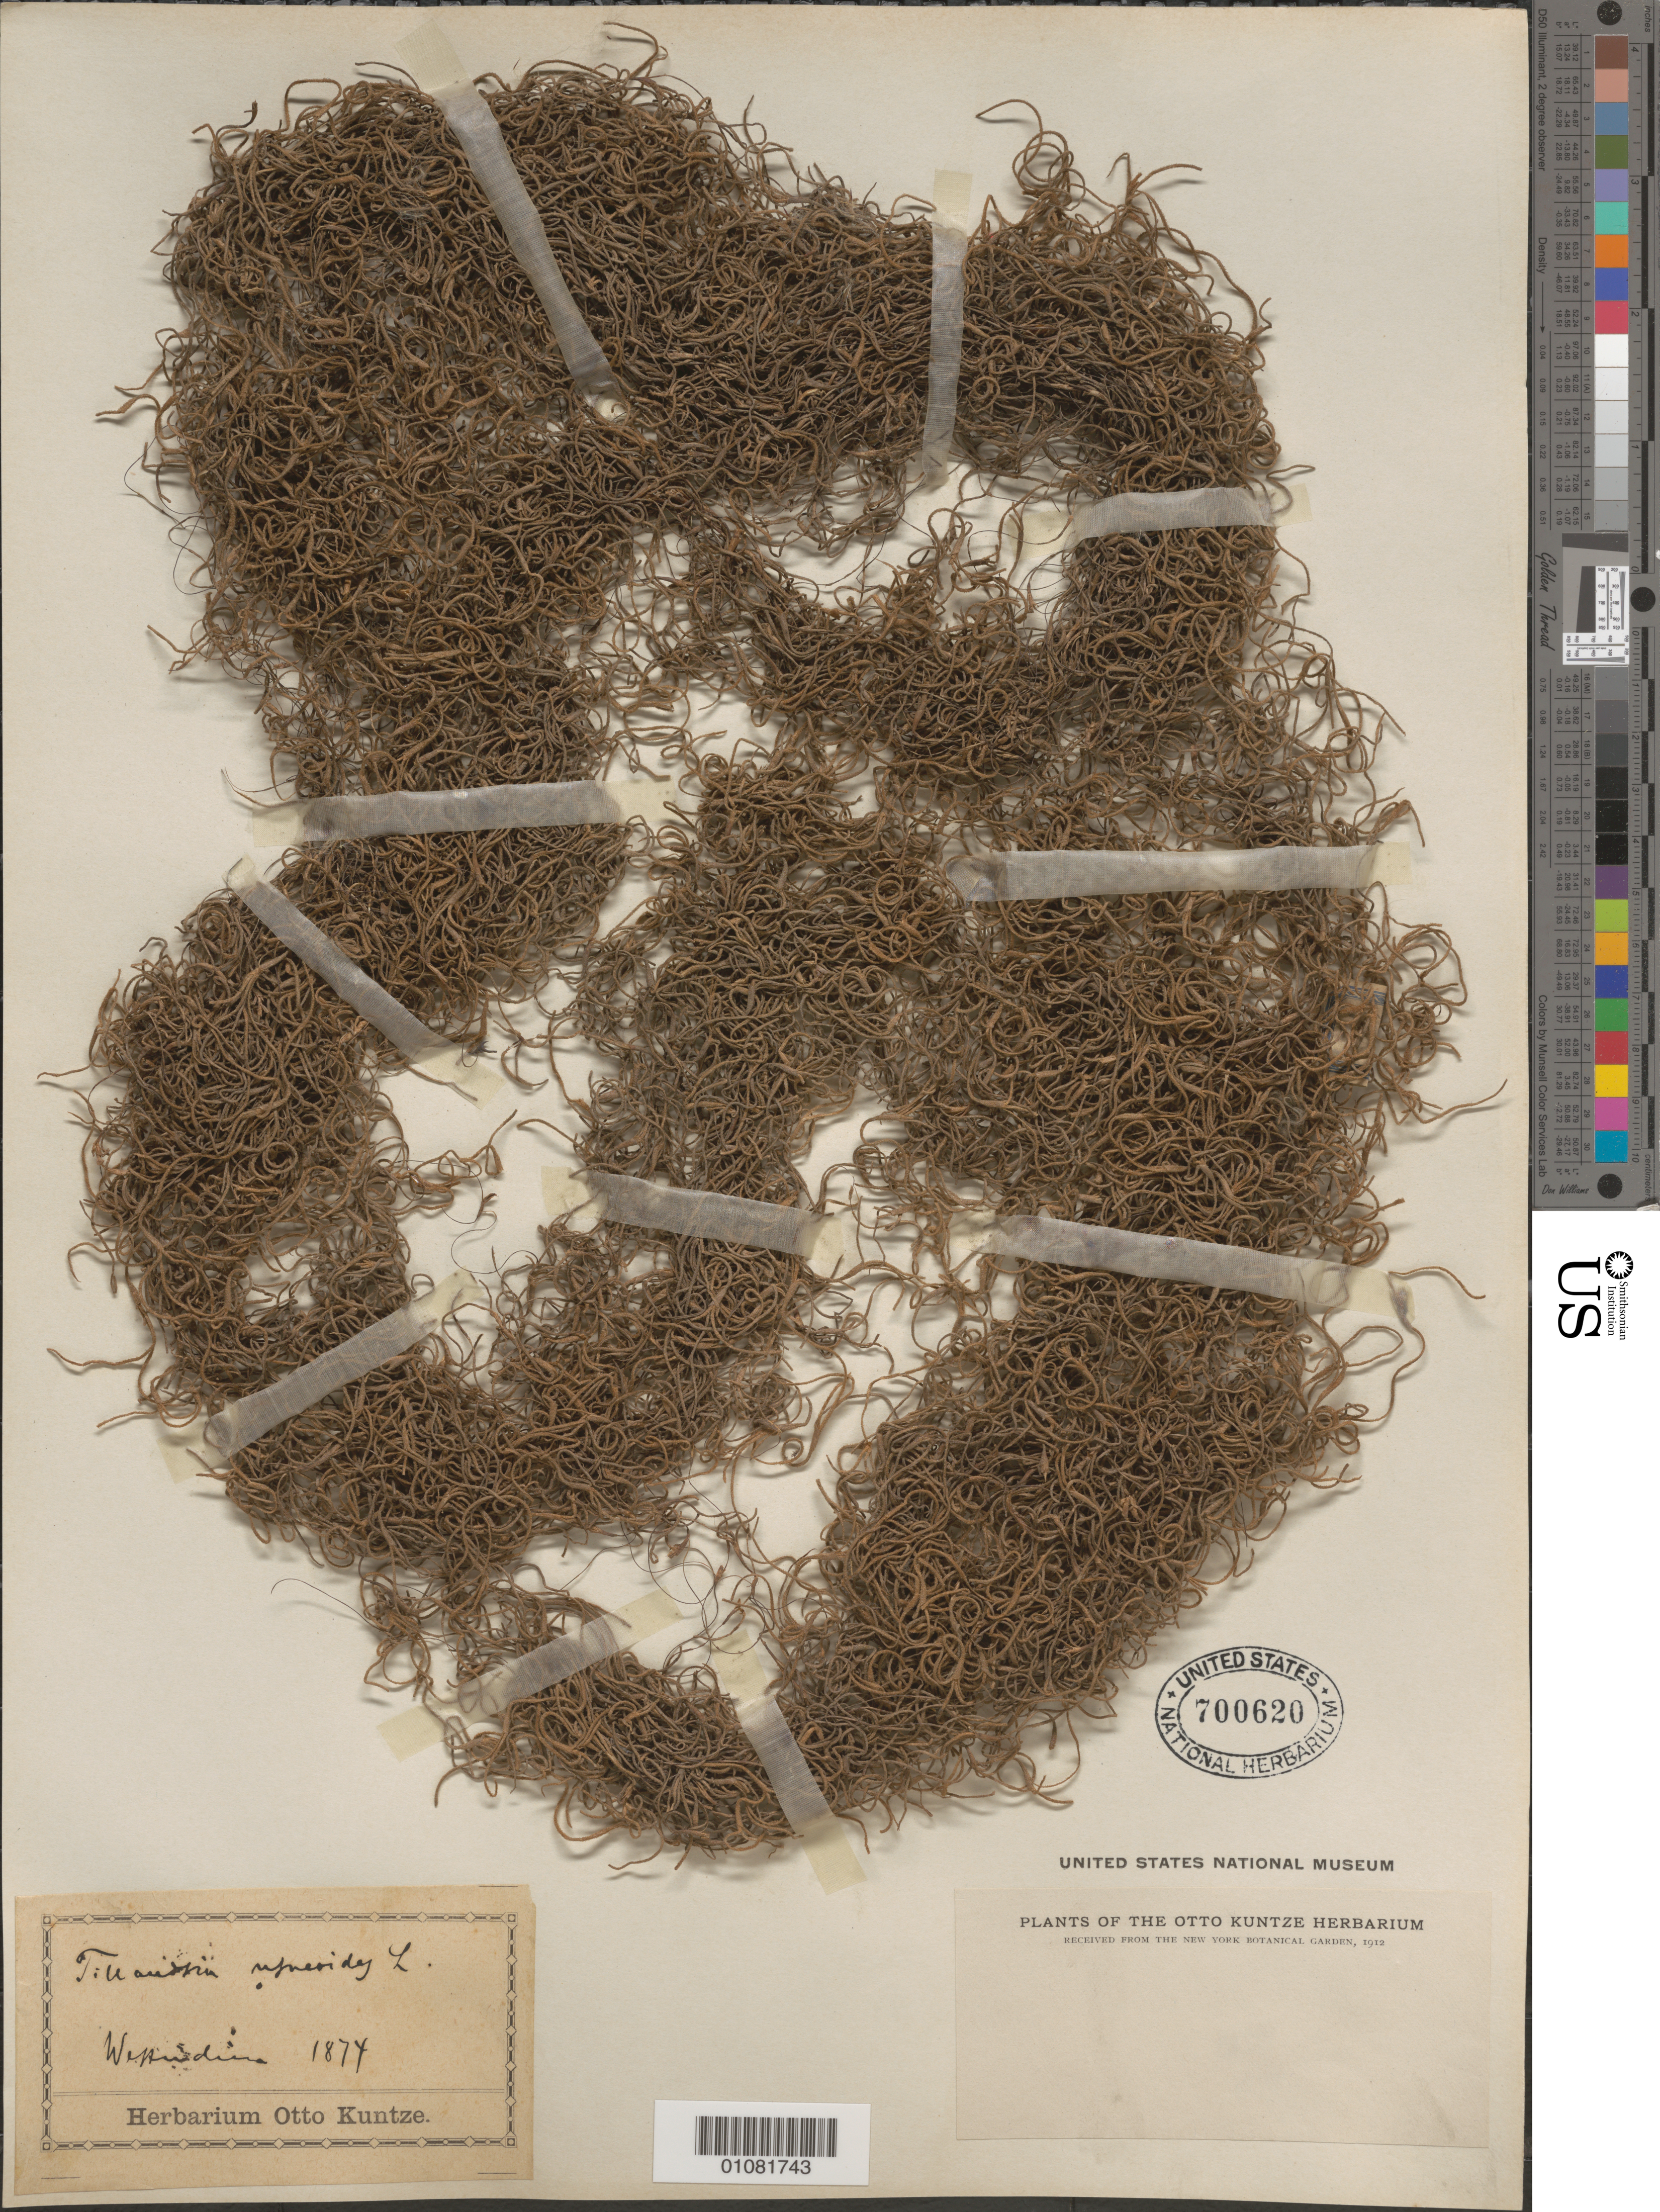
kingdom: Plantae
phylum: Tracheophyta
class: Liliopsida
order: Poales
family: Bromeliaceae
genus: Tillandsia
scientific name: Tillandsia usneoides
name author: (L.) L.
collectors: C.E.O. Kuntze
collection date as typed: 1874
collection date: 1874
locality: Westindien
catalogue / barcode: US 700620